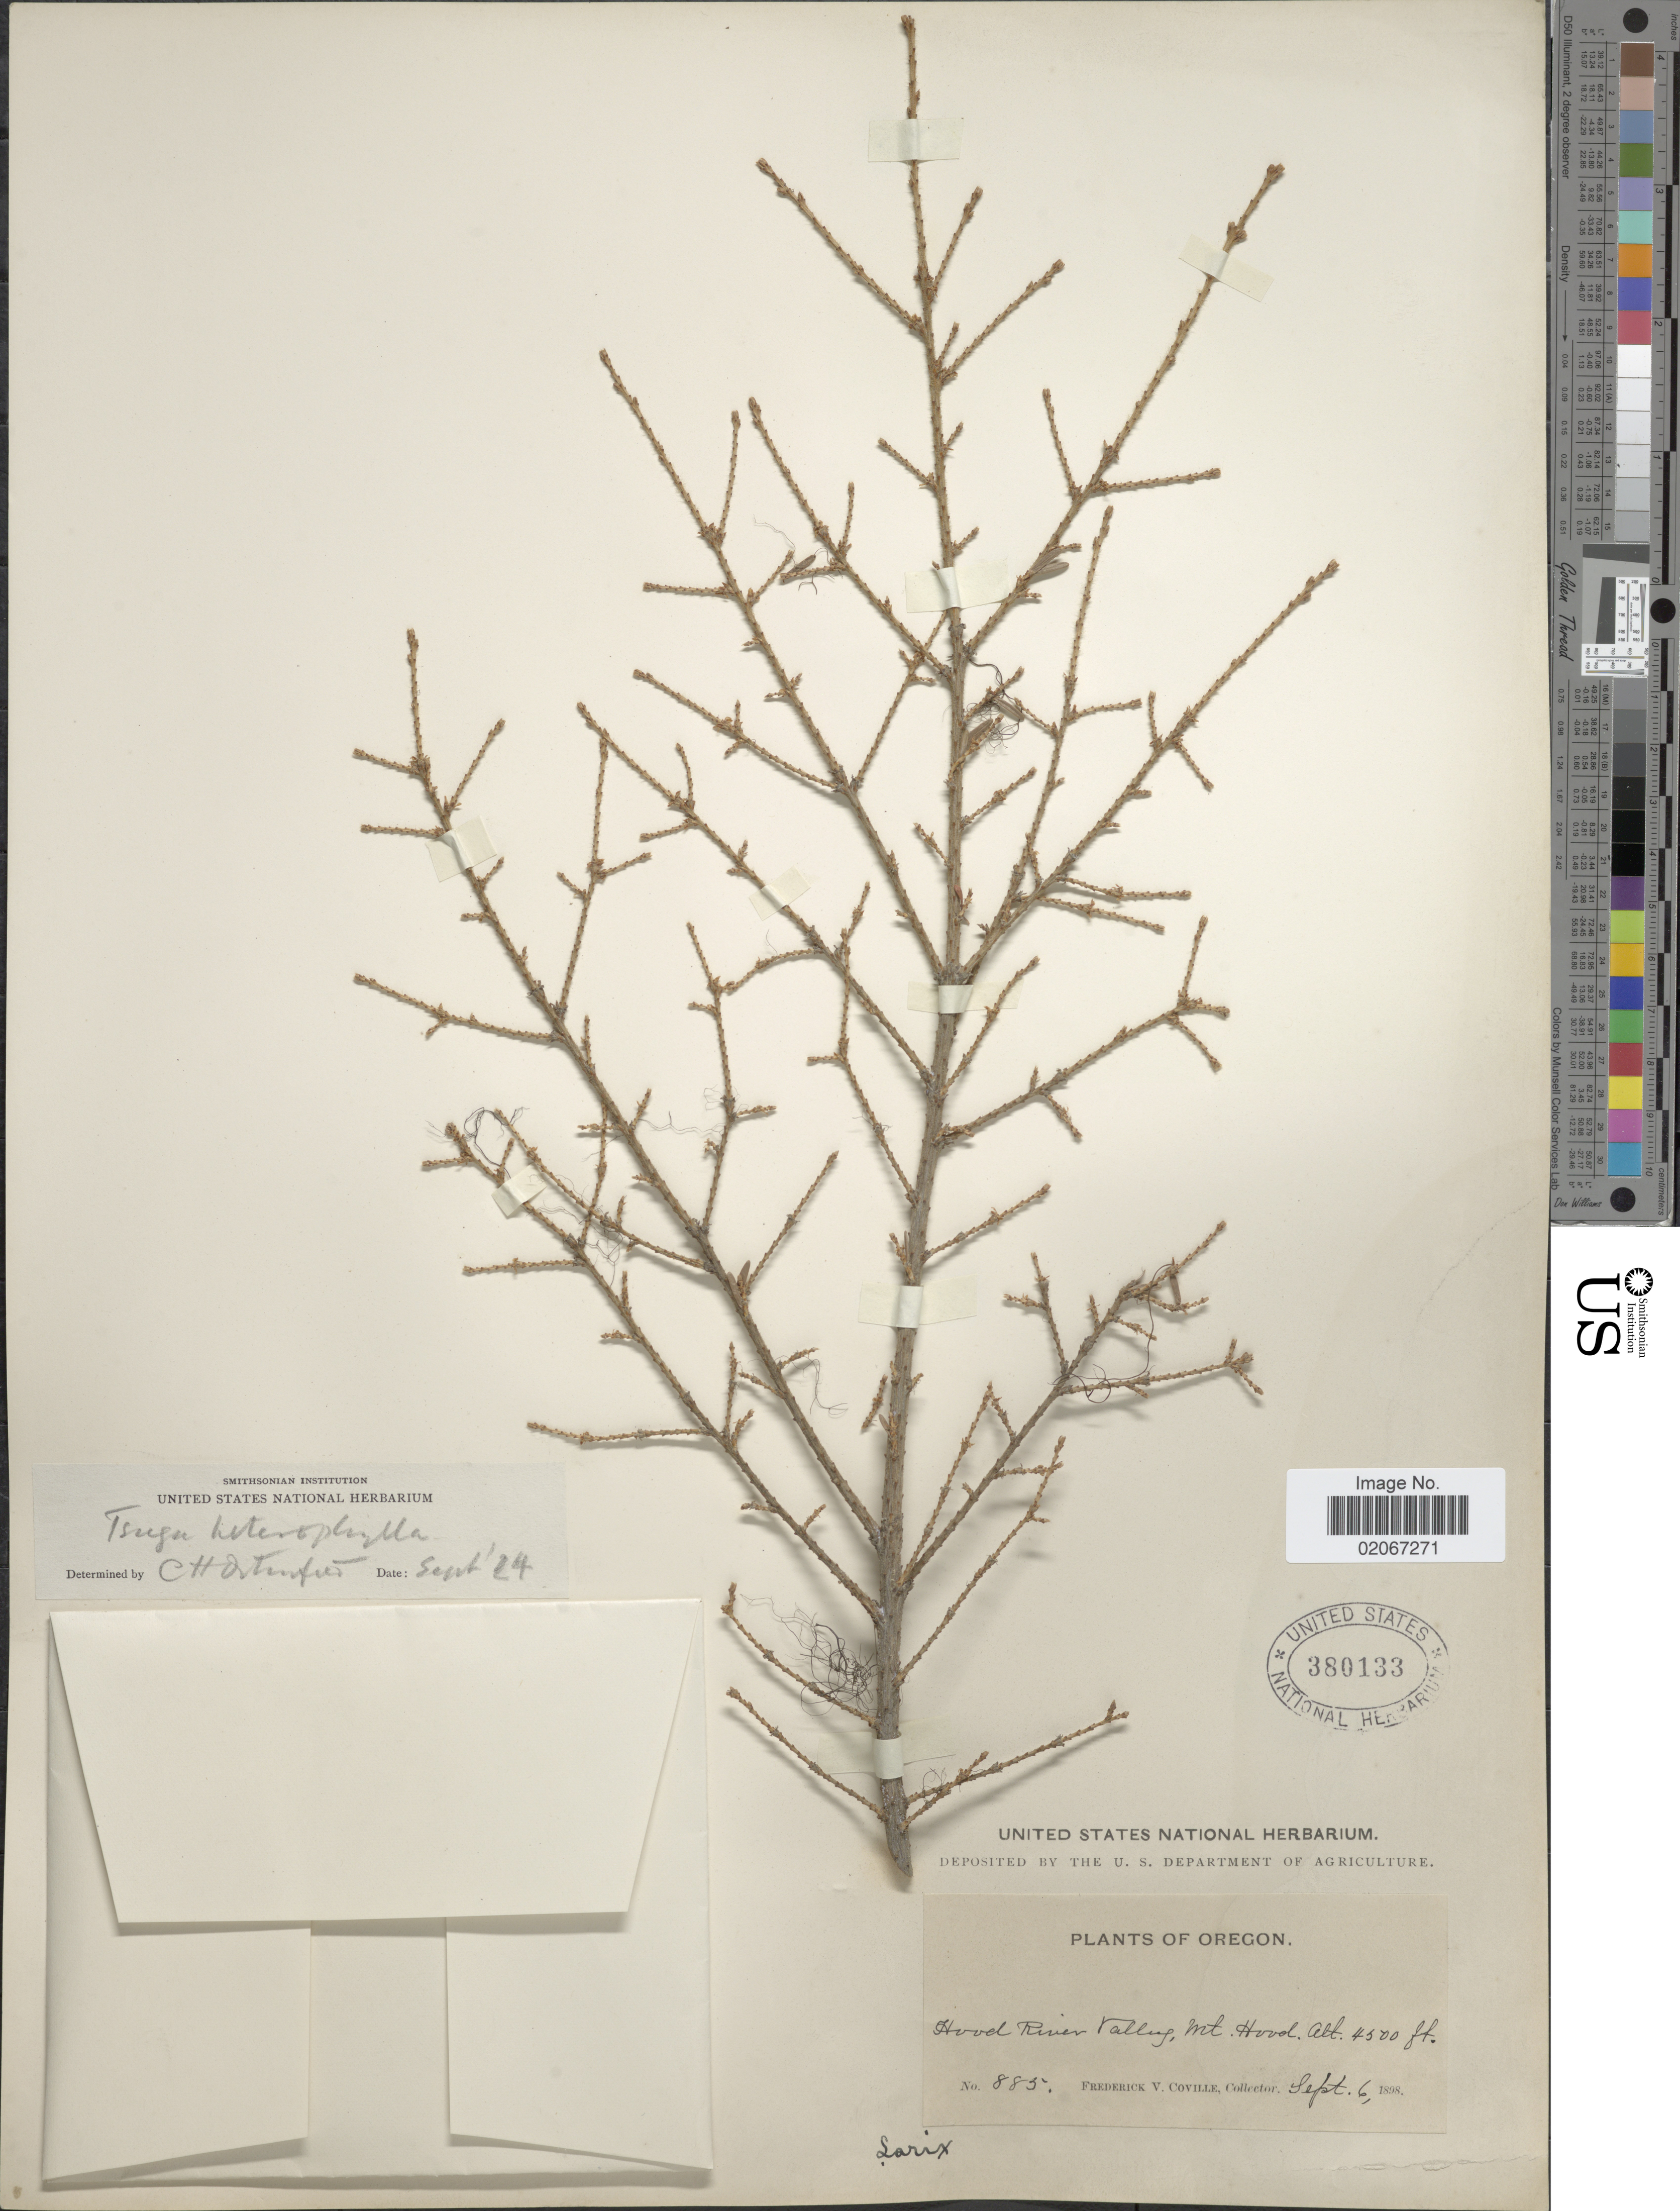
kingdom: Plantae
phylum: Tracheophyta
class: Pinopsida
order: Pinales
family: Pinaceae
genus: Tsuga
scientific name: Tsuga heterophylla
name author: (Raf.) Sarg.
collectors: F. V. Coville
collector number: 885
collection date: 1898-09-06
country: United States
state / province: Oregon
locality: Hood River Valley, Mt. Hood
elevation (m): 1372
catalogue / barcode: US 380133